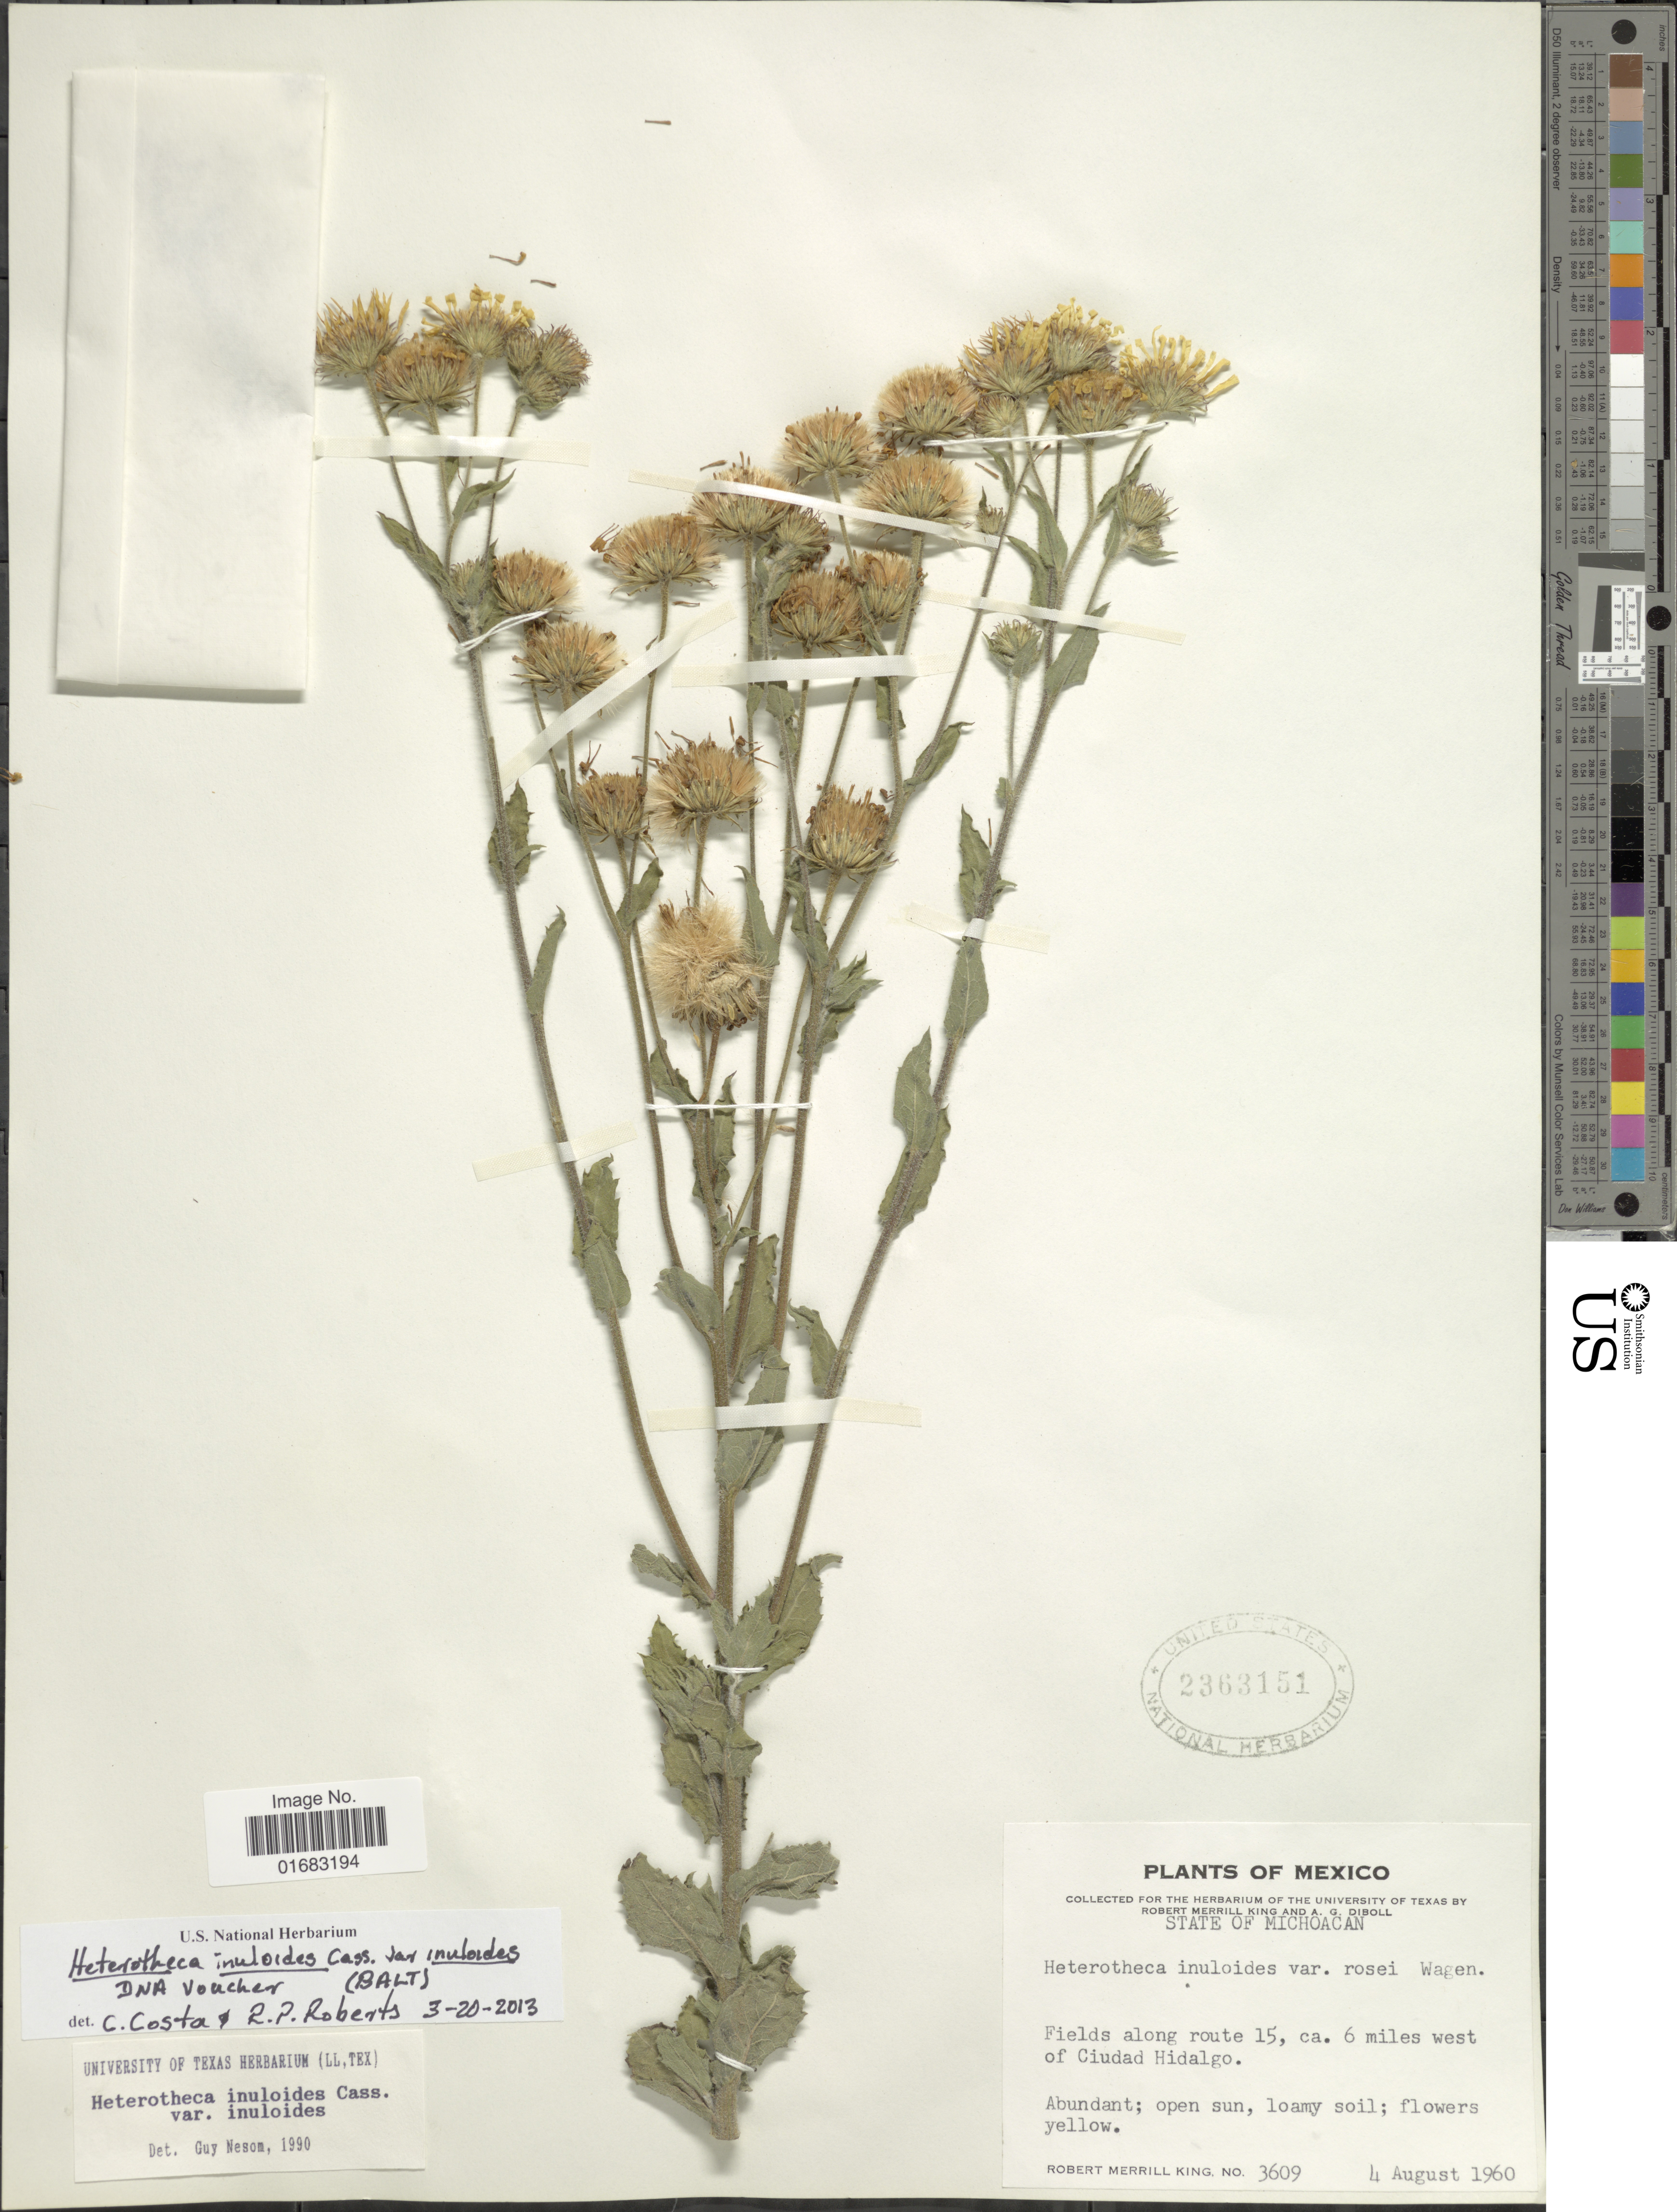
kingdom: Plantae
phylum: Tracheophyta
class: Magnoliopsida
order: Asterales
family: Asteraceae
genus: Heterotheca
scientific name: Heterotheca inuloides var. inuloides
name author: Cass.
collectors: R. M. King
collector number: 3609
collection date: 1960-08-04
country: Mexico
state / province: Michoacán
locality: Mexico. State of Michoacán. Fields along route 15, ca. 6 miles west of Ciudad Hidalgo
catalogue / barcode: US 2363151